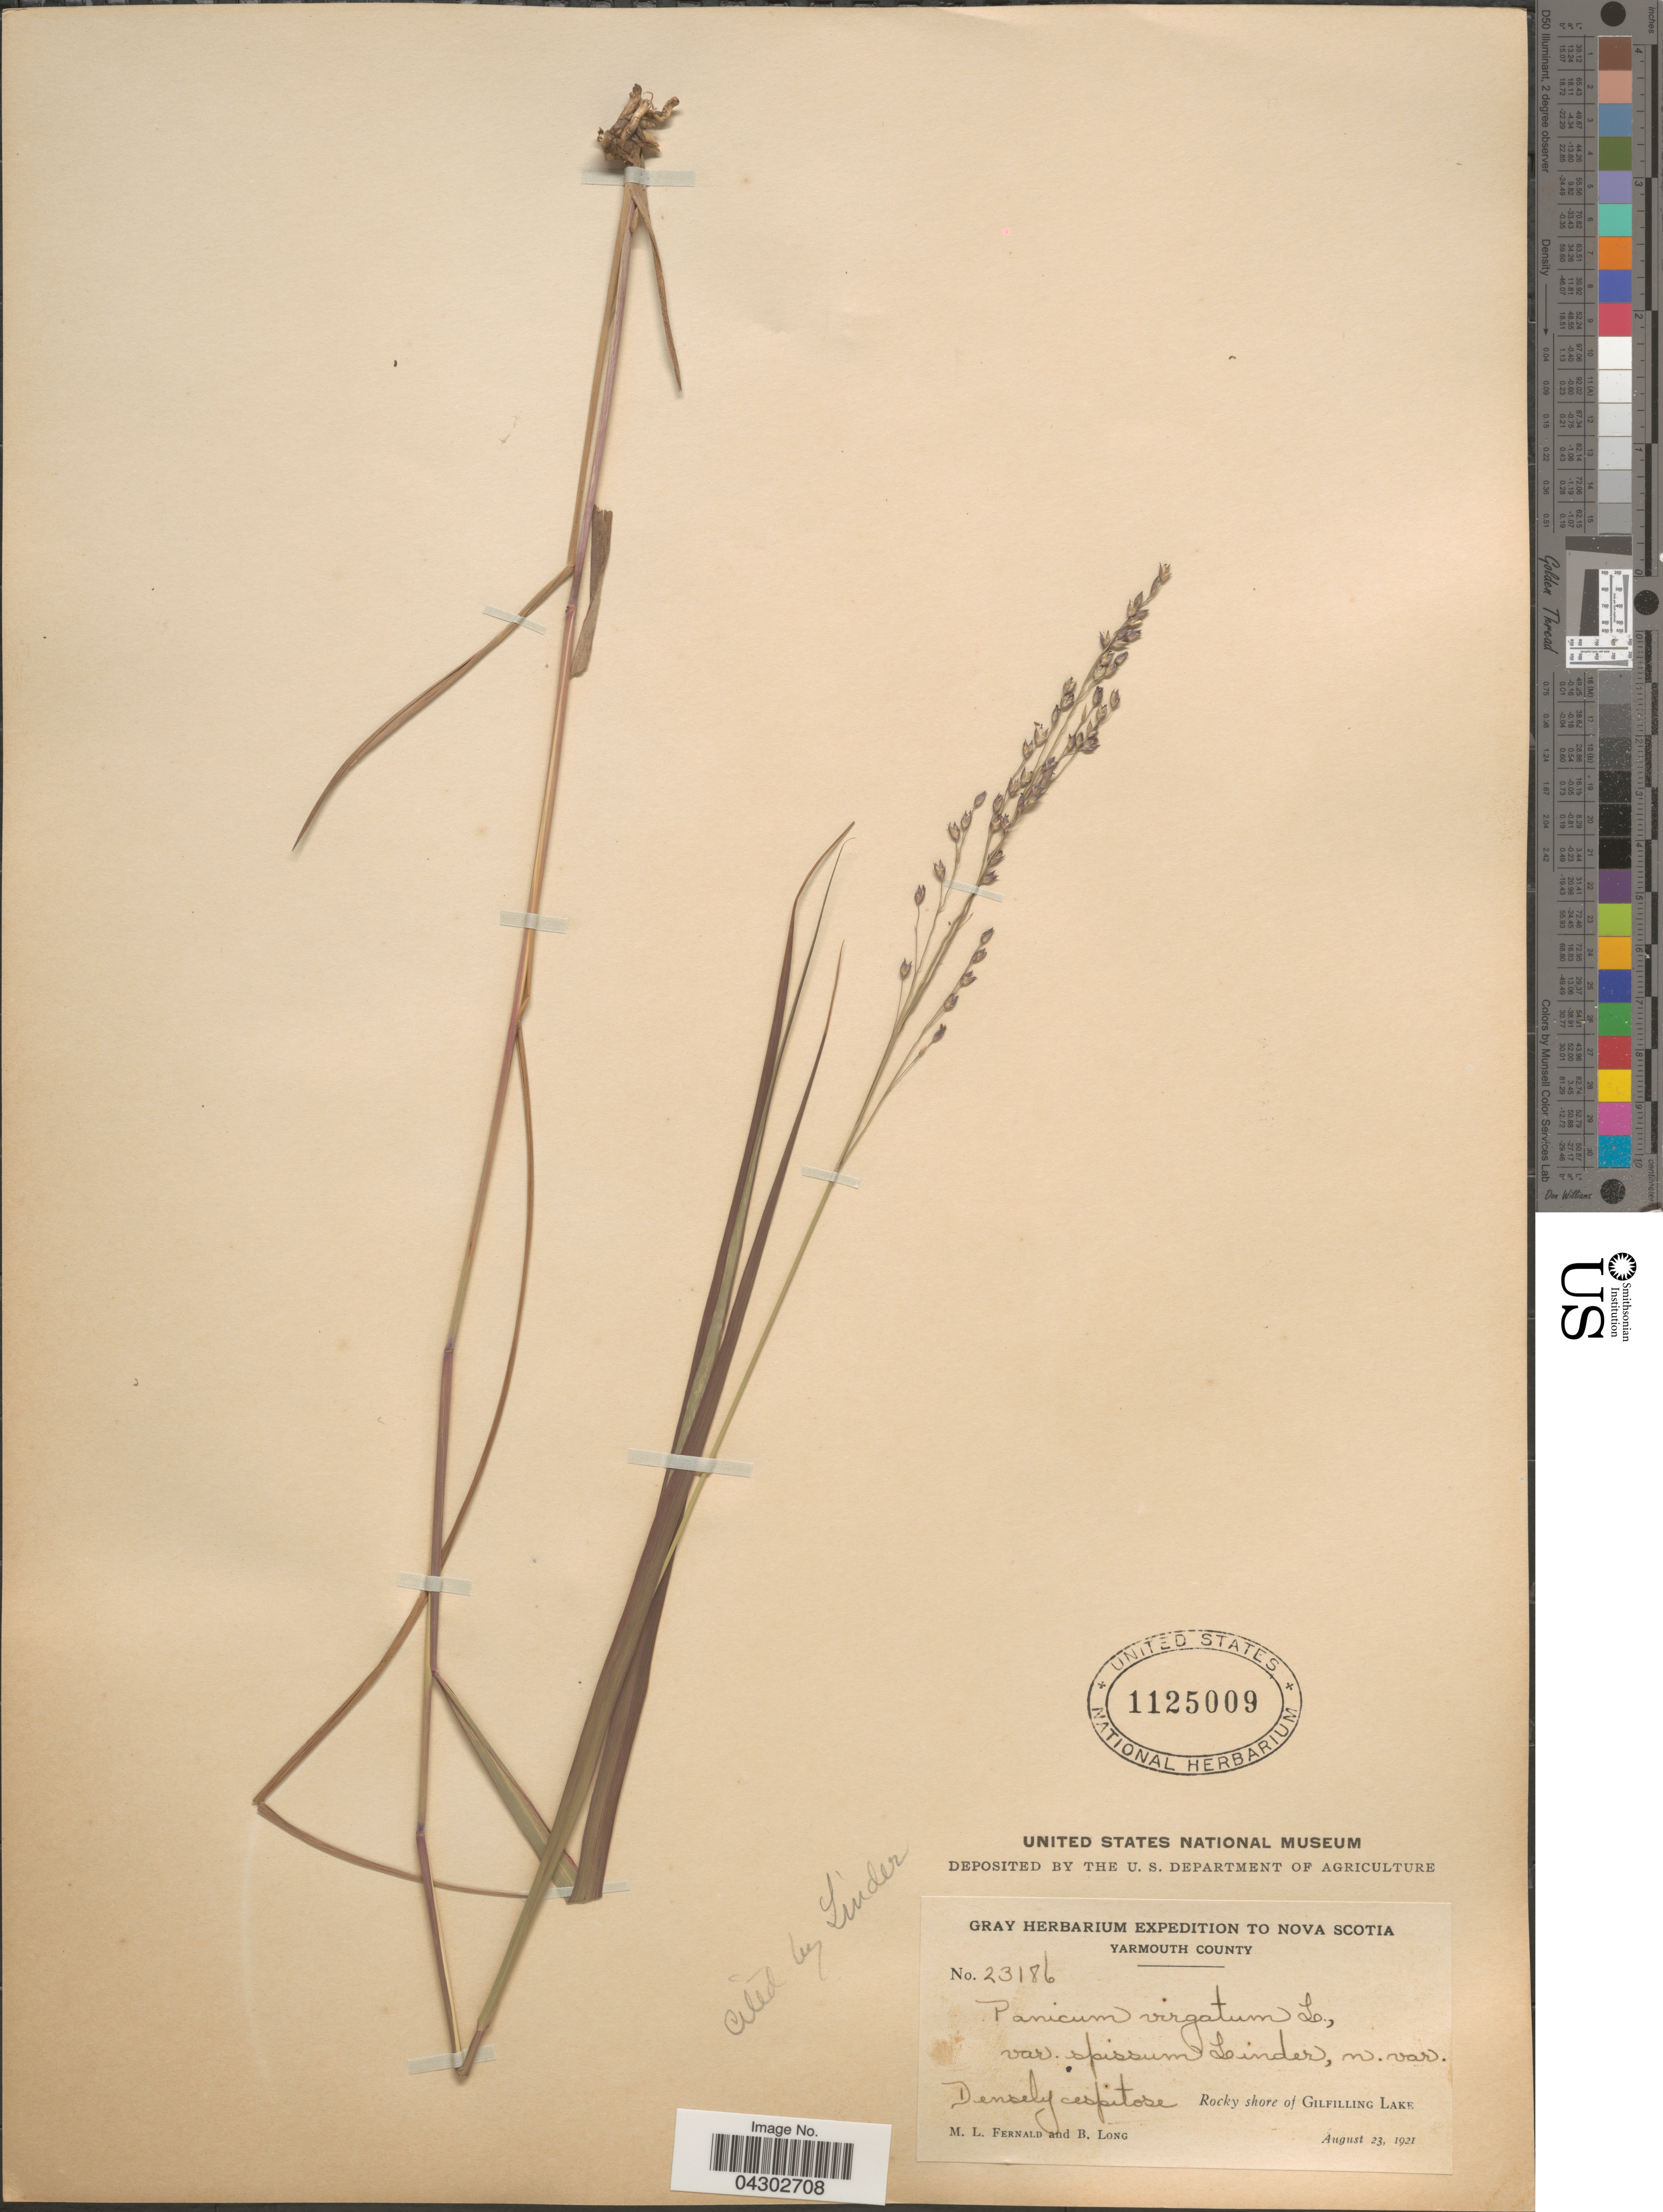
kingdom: Plantae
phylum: Tracheophyta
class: Liliopsida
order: Poales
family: Poaceae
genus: Panicum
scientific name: Panicum virgatum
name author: L.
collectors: M. L. Fernald & B. Long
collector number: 23186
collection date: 1921-08-23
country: Canada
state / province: Nova Scotia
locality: Gray Herbarium Expedition to Nova Scotia. Yarmouth County. Rocky shore of Gilfilling Lake.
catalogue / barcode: US 1125009